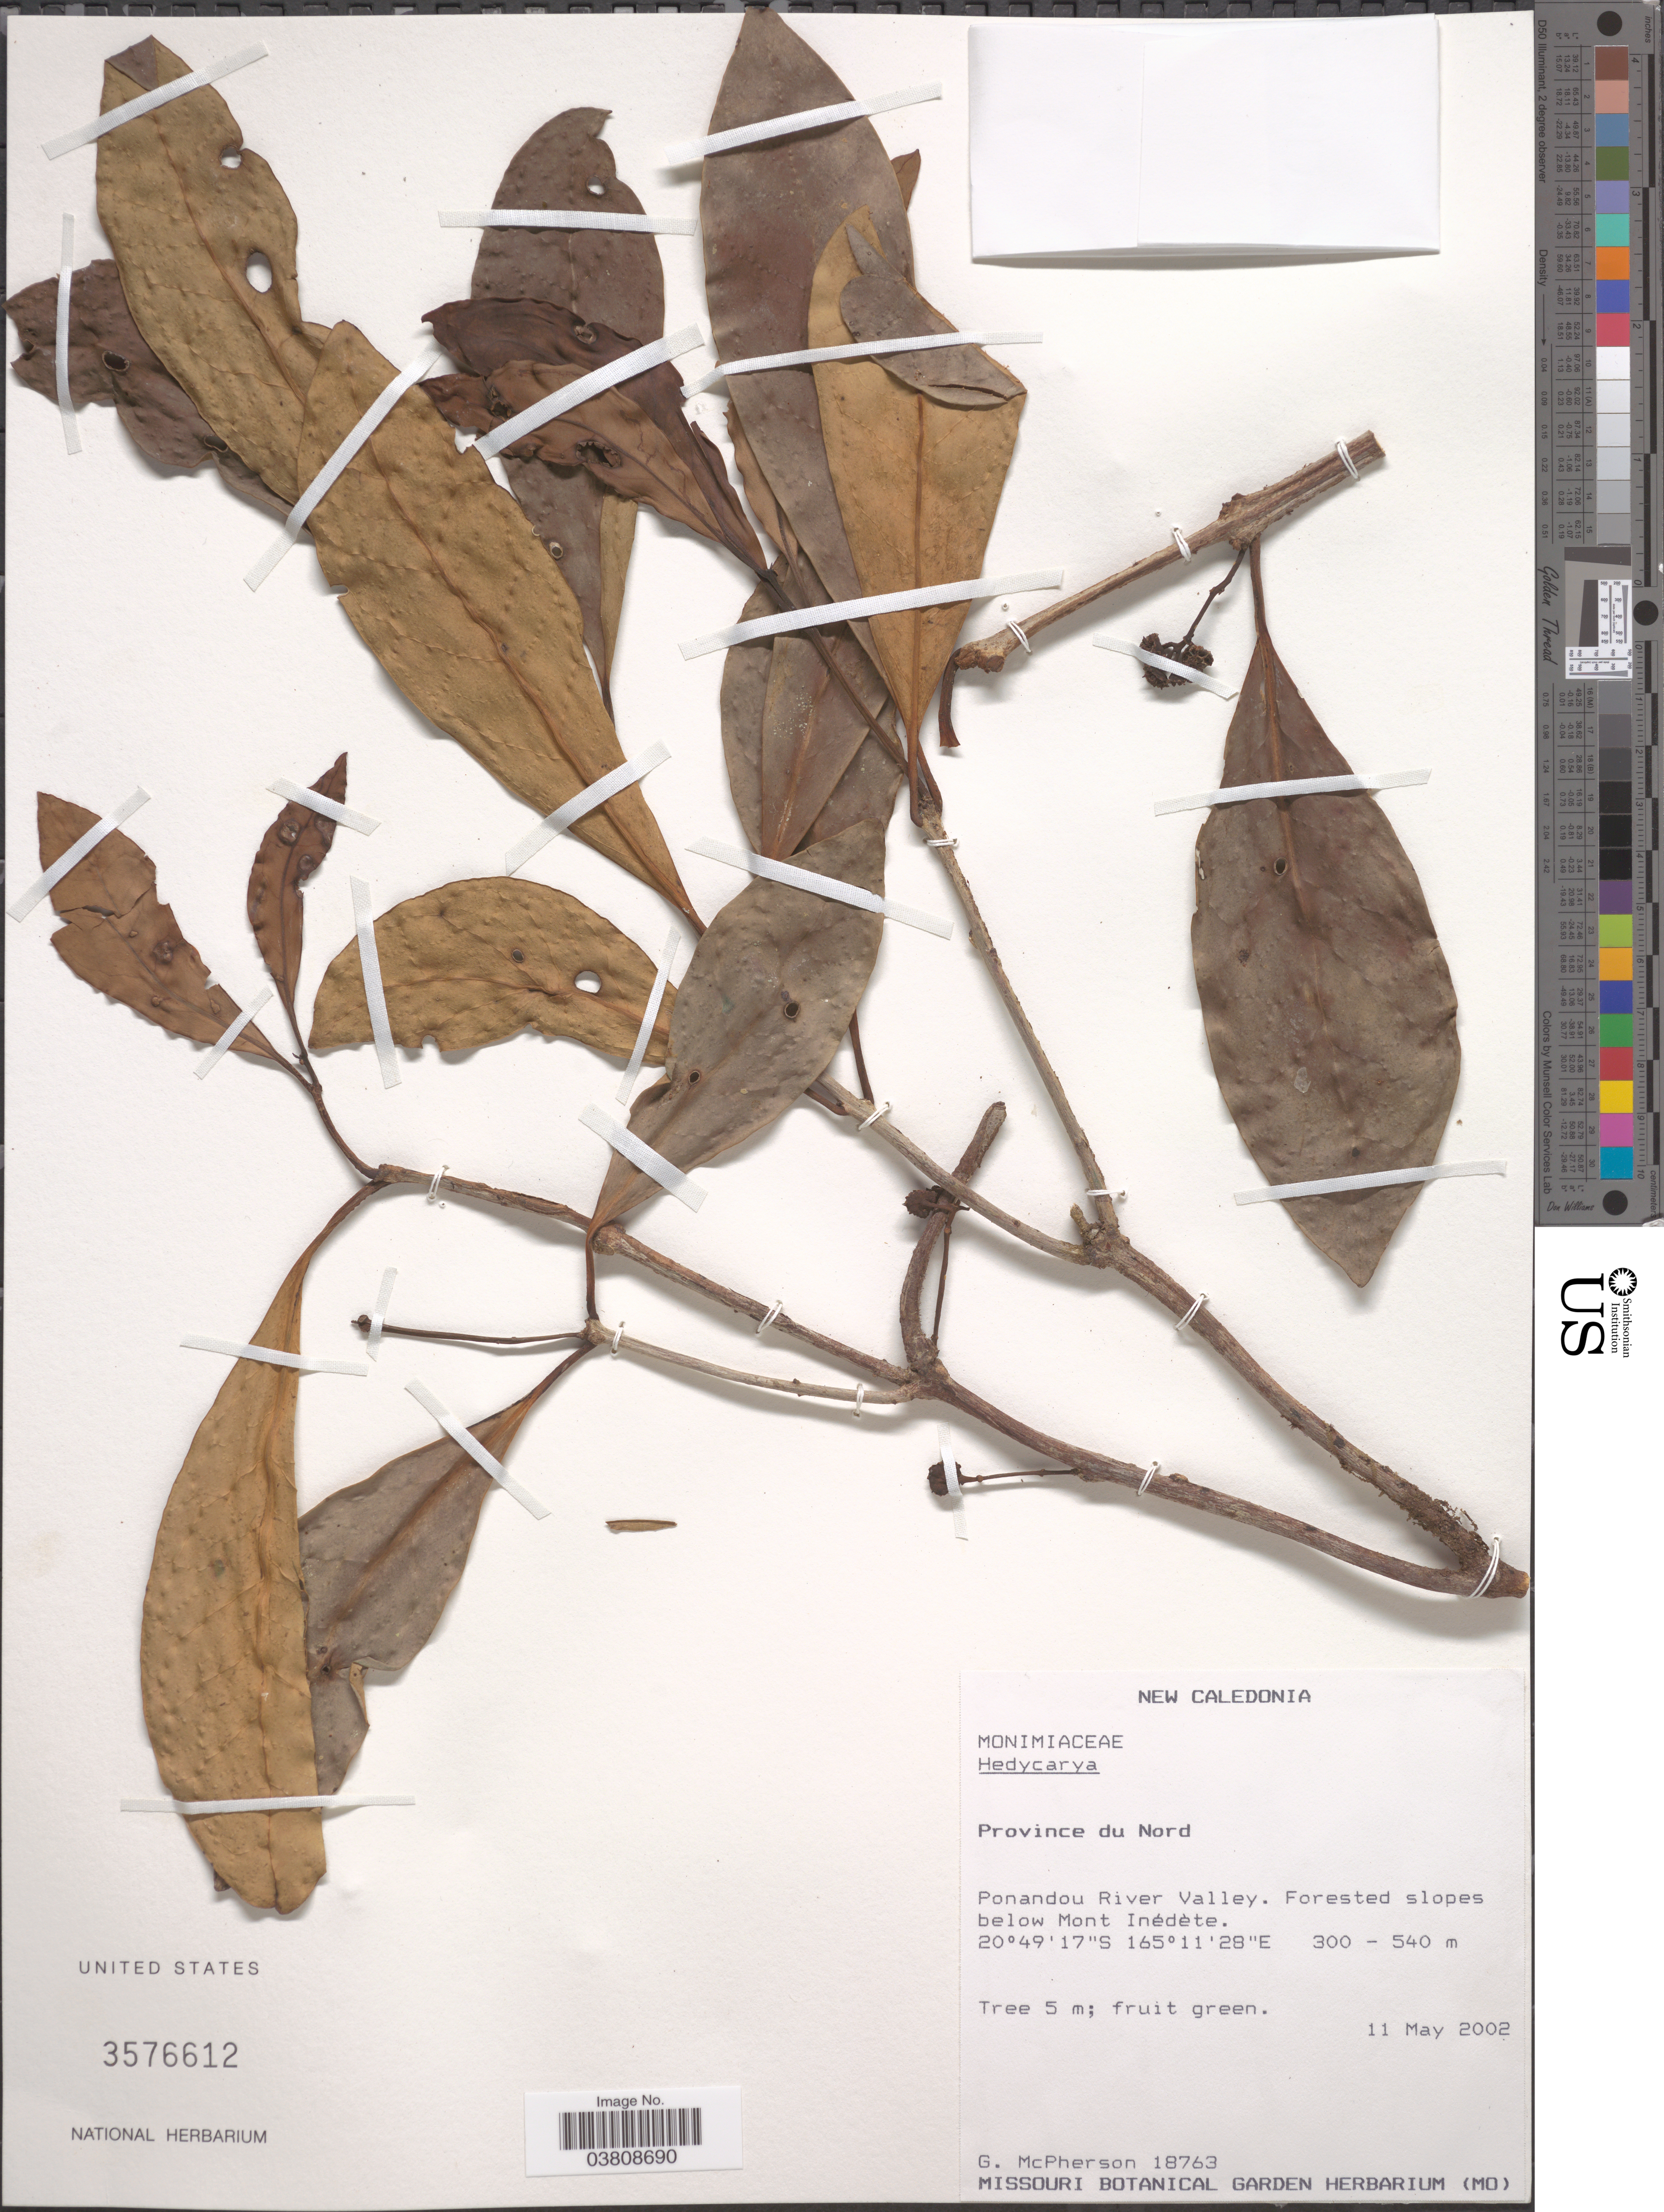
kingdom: Plantae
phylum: Tracheophyta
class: Magnoliopsida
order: Laurales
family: Monimiaceae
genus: Hedycarya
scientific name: Hedycarya sp.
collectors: G. McPherson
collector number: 18763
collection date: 2002-05-11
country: New Caledonia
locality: Province du Nord. Ponandou River Valley. Forested slopes below Mont Inédète.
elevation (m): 300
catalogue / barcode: US 3576612